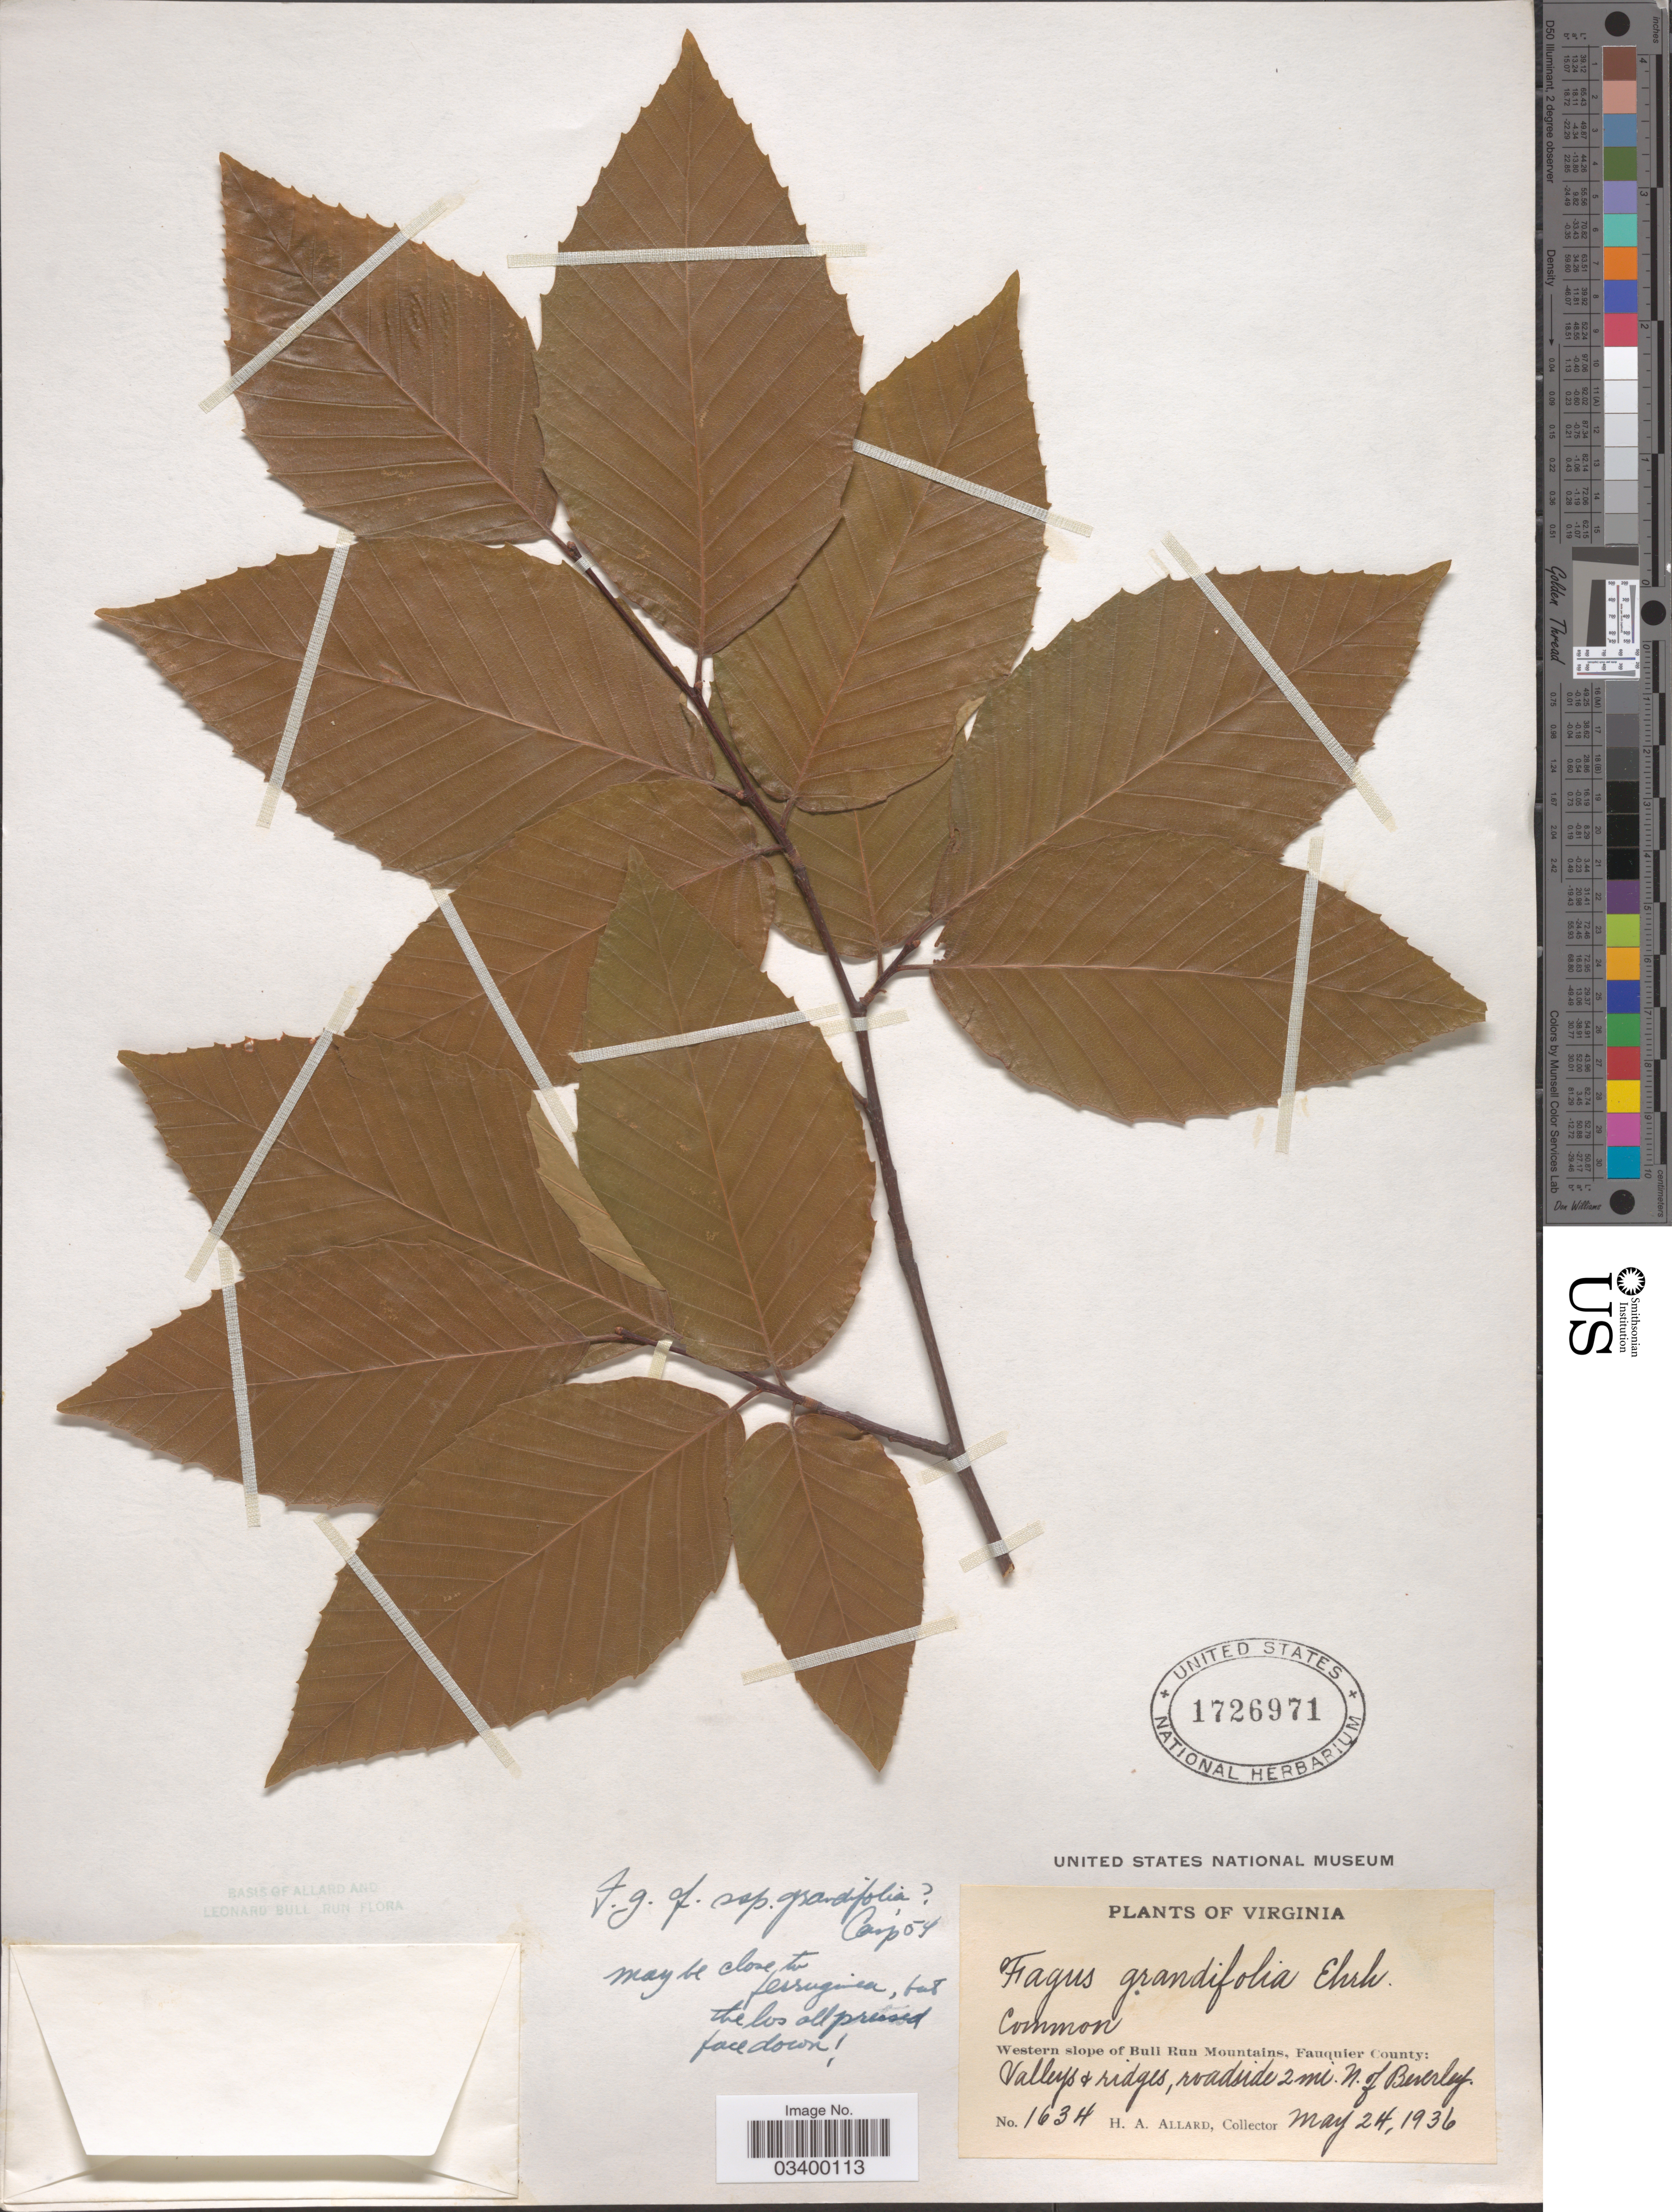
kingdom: Plantae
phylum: Tracheophyta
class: Magnoliopsida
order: Fagales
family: Fagaceae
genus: Fagus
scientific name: Fagus grandifolia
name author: Ehrh.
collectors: H. A. Allard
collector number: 1634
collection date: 1936-05-24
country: United States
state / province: Virginia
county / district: Fauquier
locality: Western slope of Bull Run Mountains, Fauquier County: Valleys & ridges, roadside 2 mi. N. of Beverley.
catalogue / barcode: US 1726971